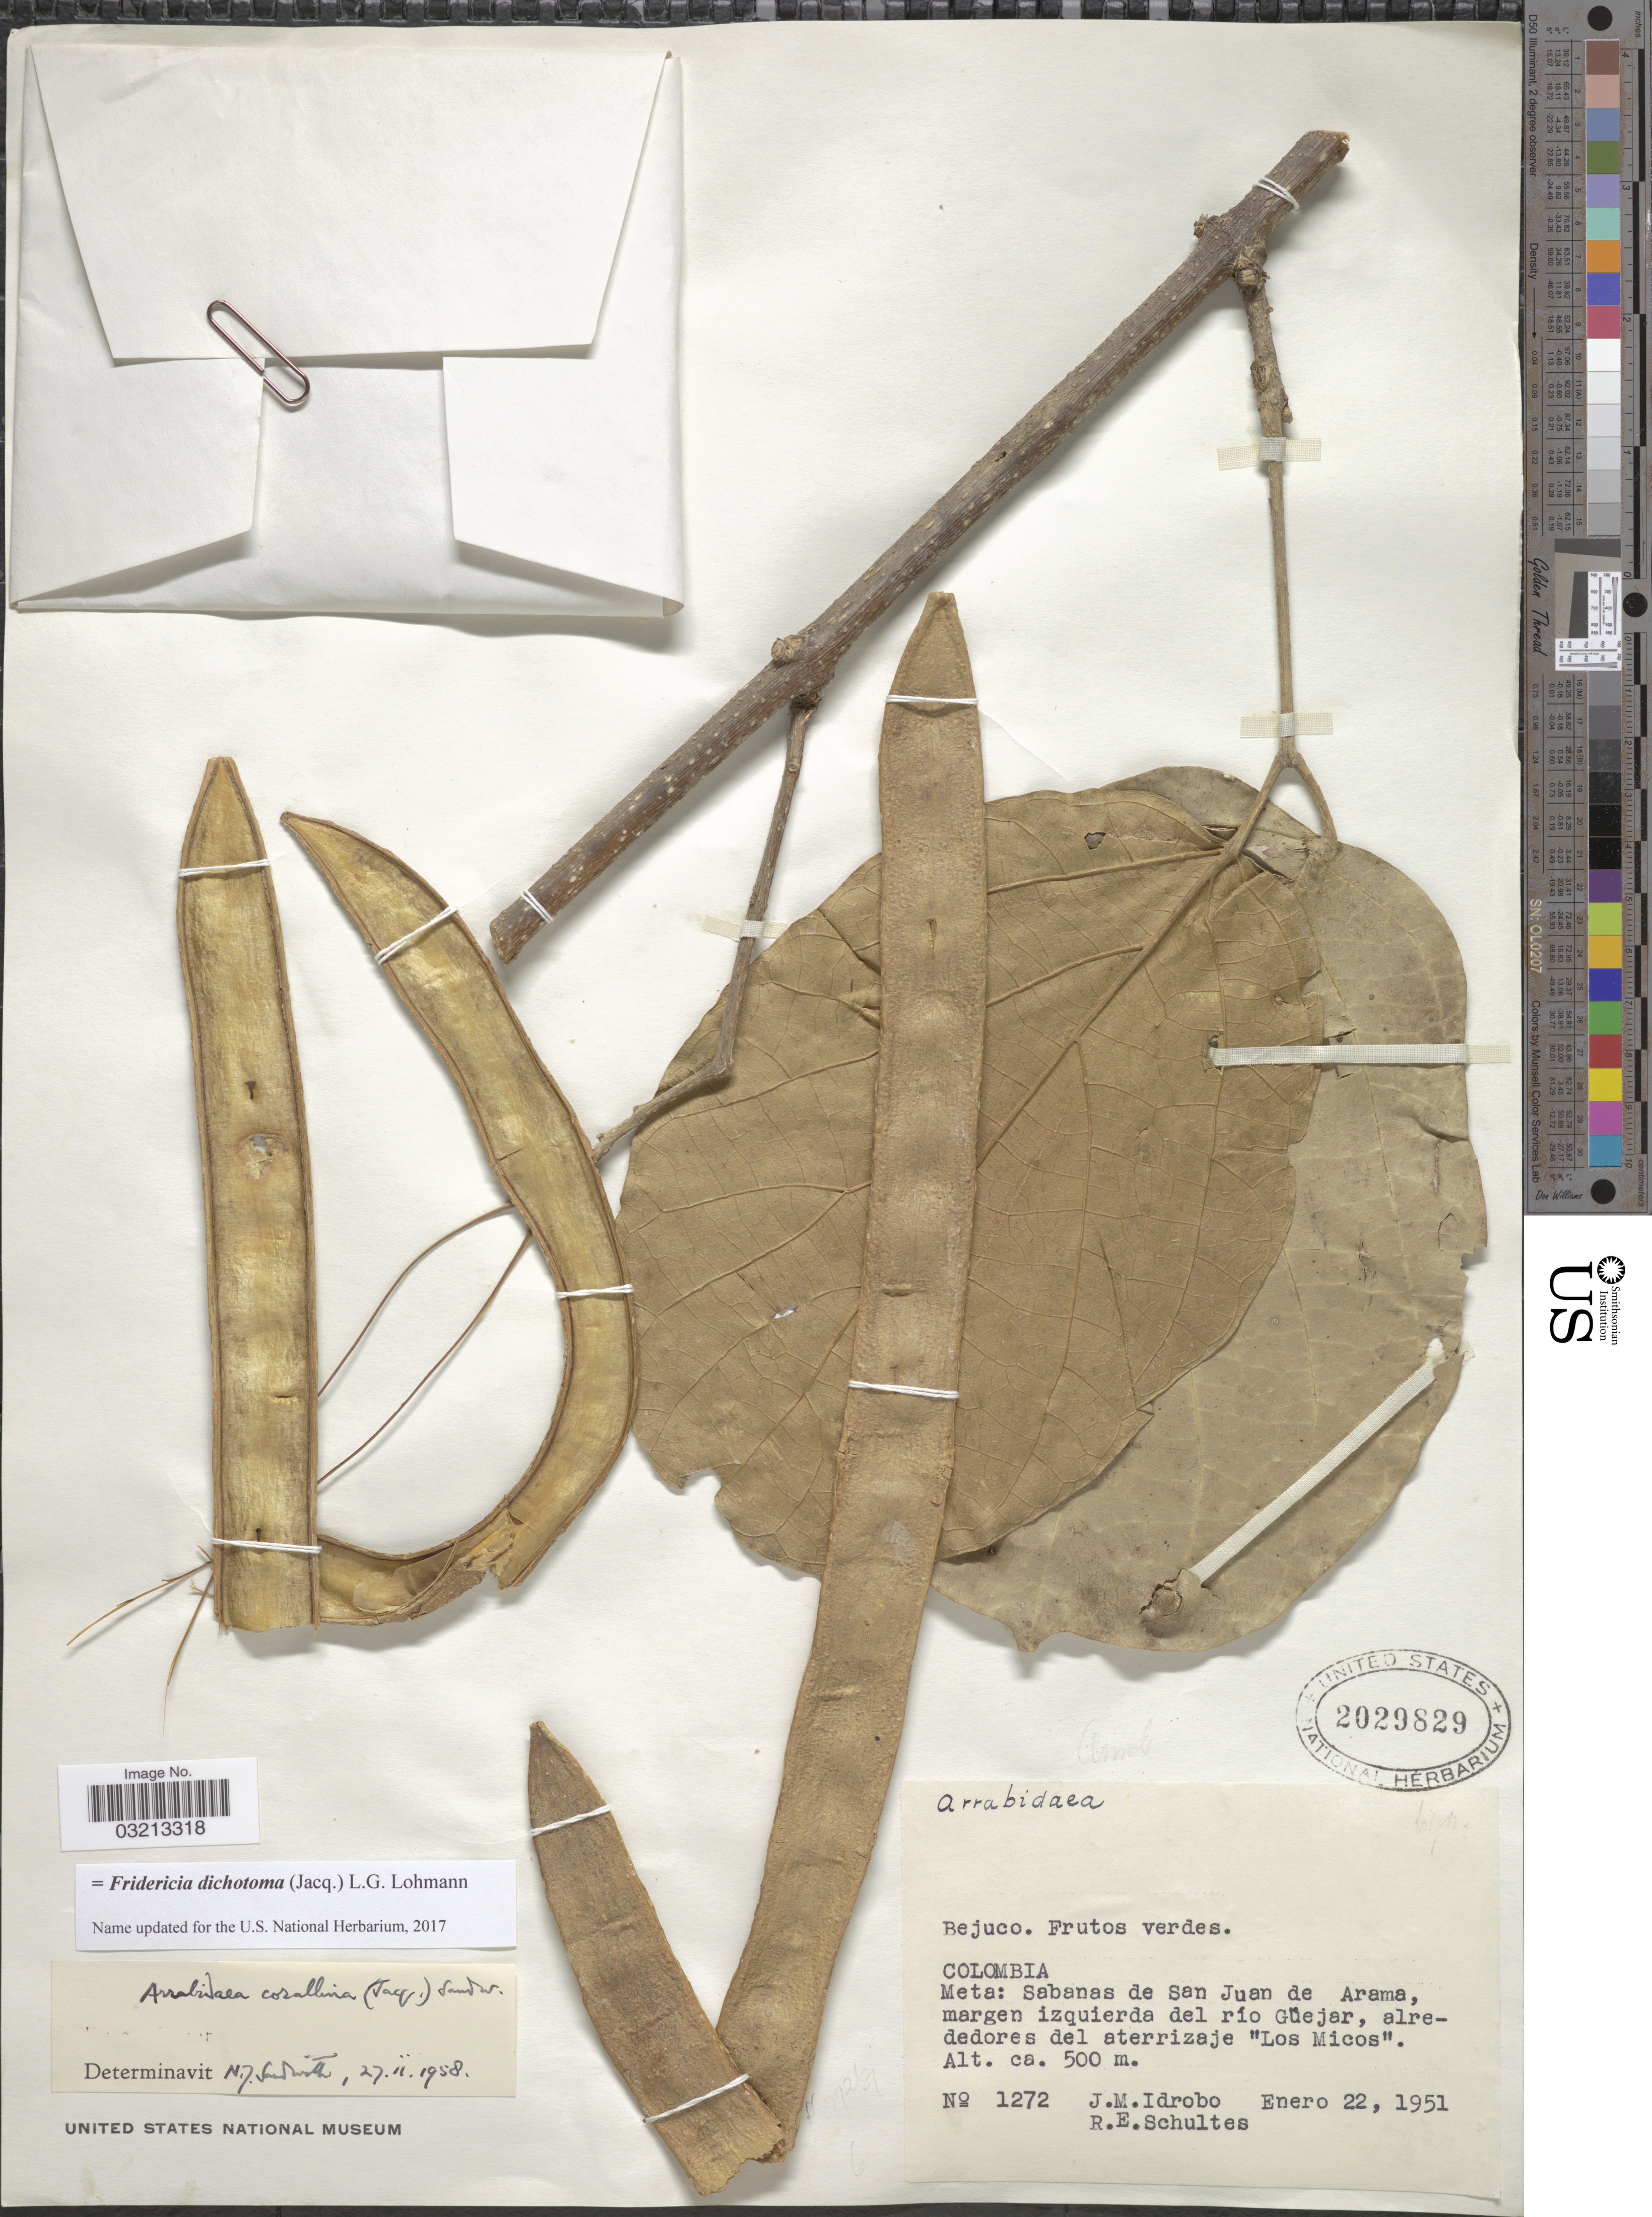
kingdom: Plantae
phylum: Tracheophyta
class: Magnoliopsida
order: Lamiales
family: Bignoniaceae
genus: Fridericia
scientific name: Fridericia dichotoma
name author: (Jacq.) L.G. Lohmann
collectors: J. M. Idrobo & R. E. Schultes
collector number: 1272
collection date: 1951-01-22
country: Colombia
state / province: Meta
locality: Sabanas de San Juan de Arama, margen izquierda del río Güejar, alrededores del aterrizaje "Los Micos".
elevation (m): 500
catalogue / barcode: US 2029829